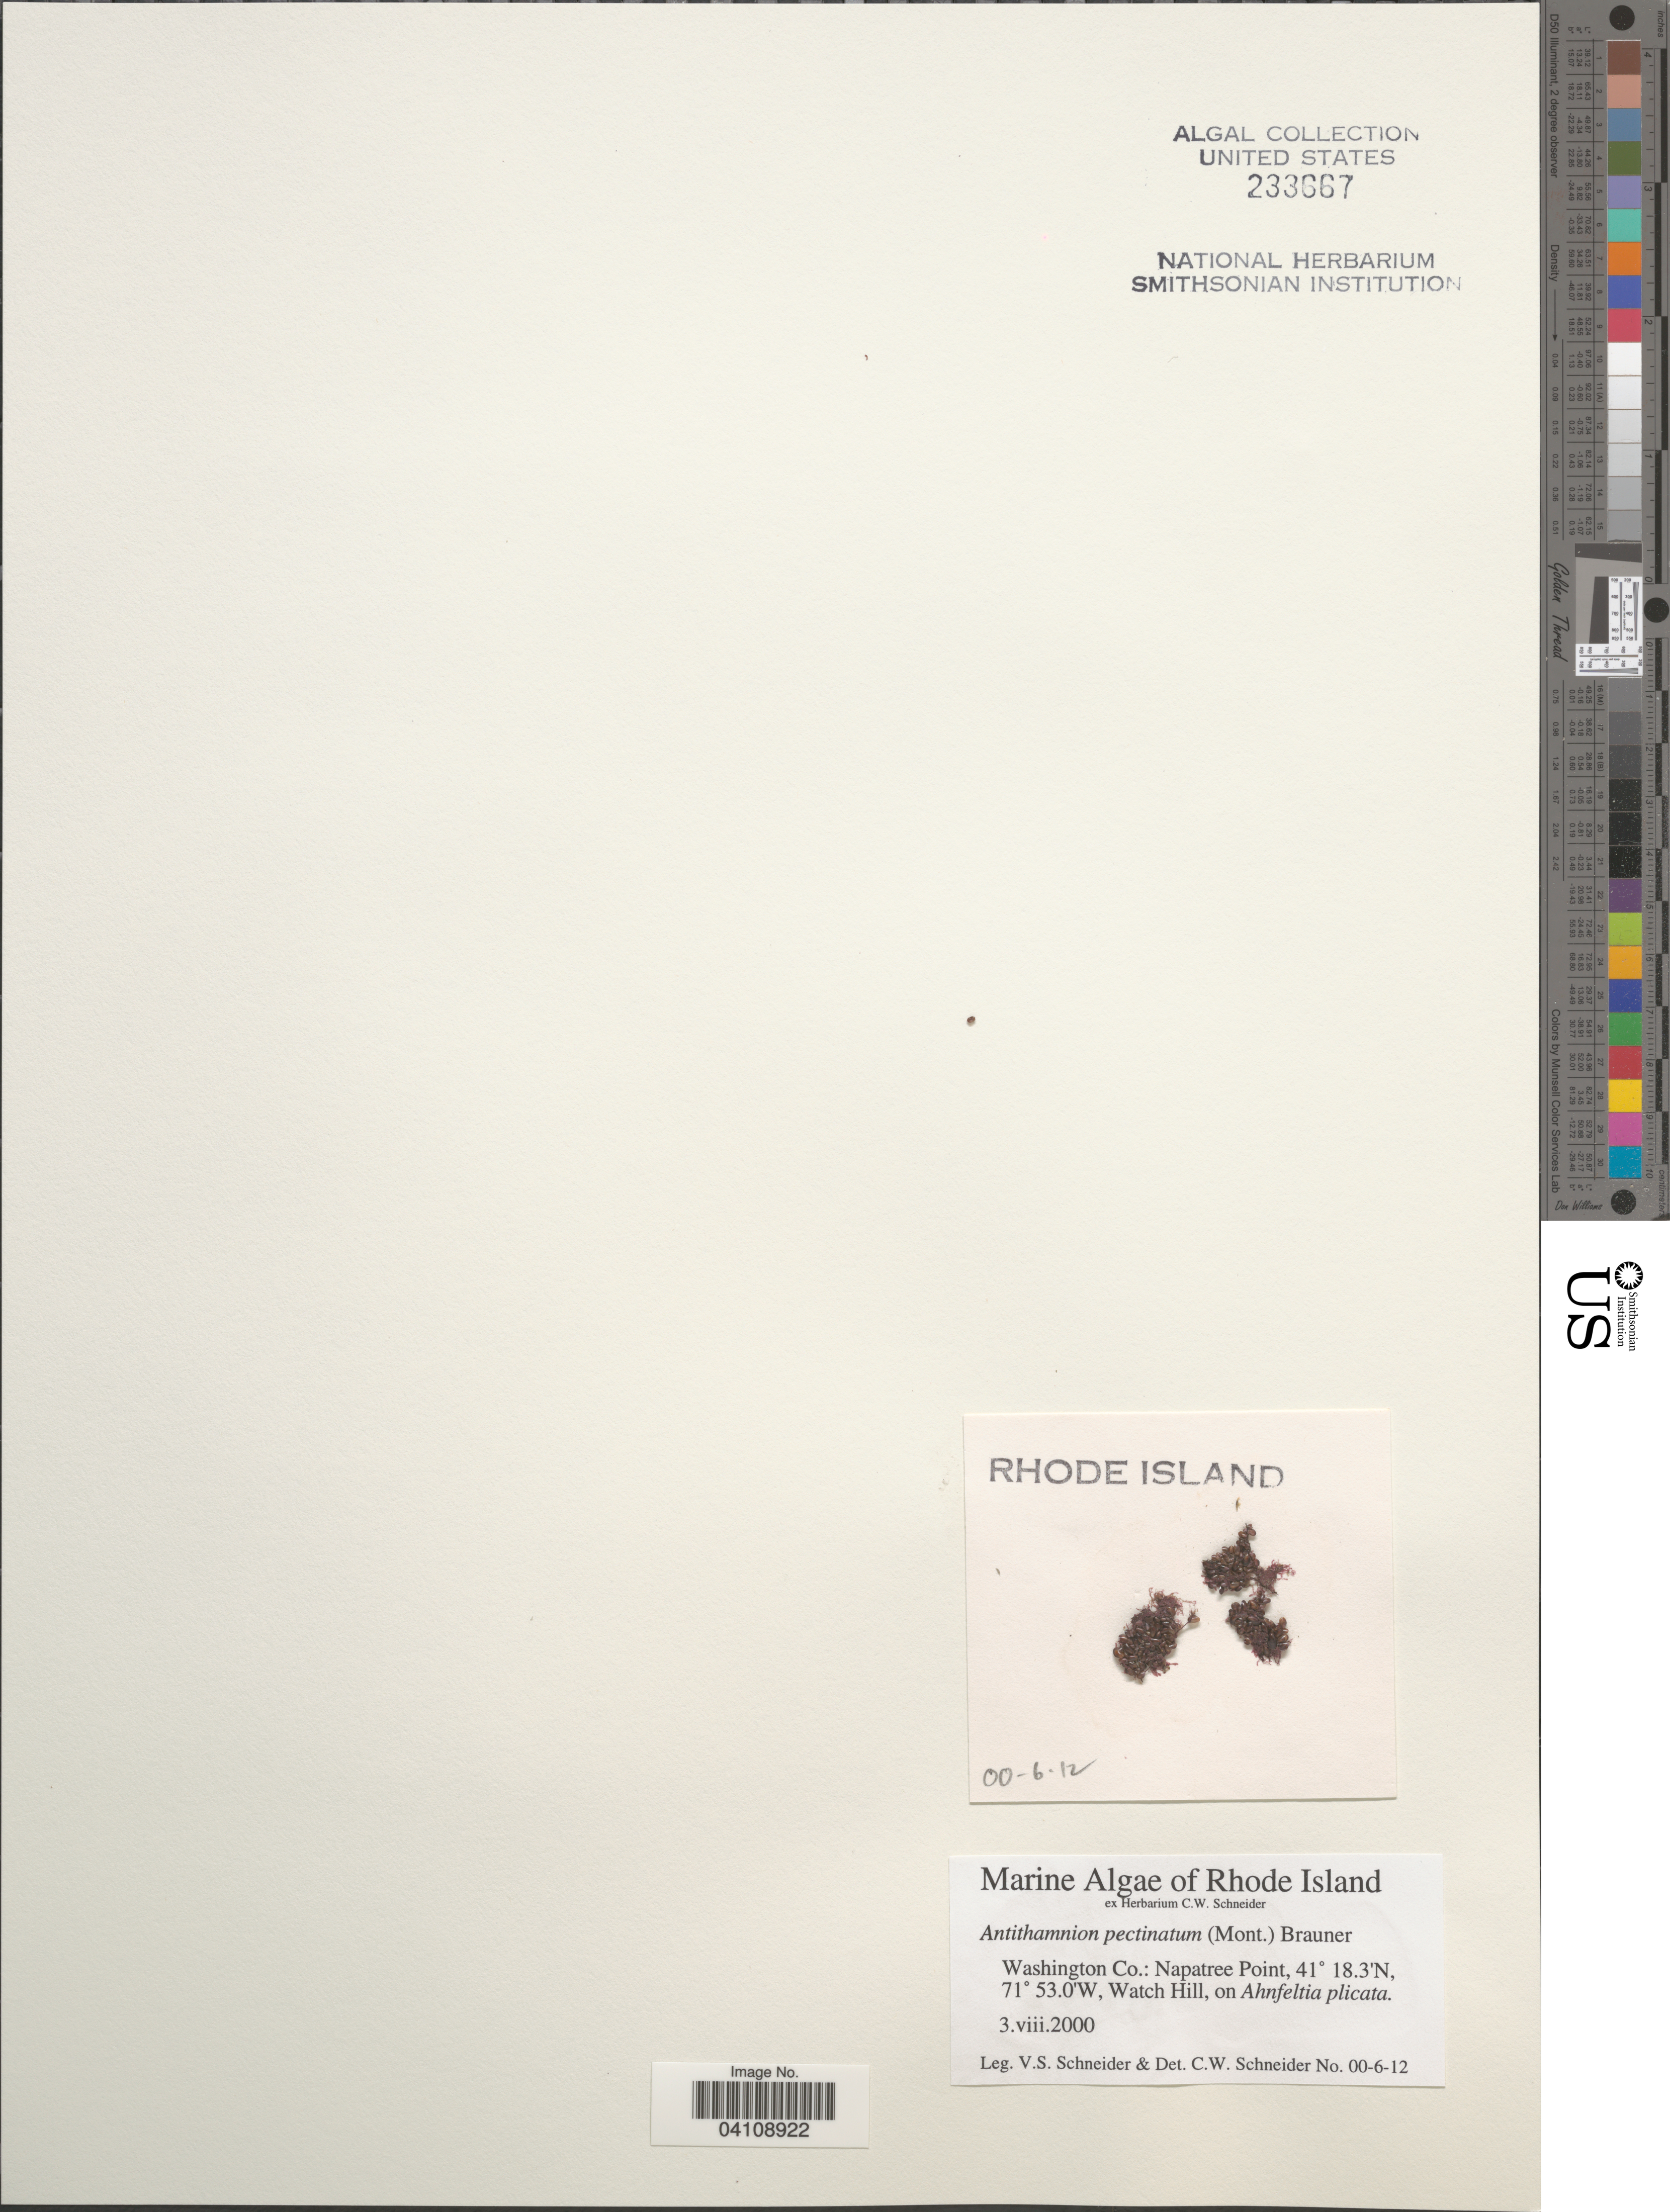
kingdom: Plantae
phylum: Rhodophyta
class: Florideophyceae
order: Ceramiales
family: Ceramiaceae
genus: Antithamnion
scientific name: Antithamnion pectinatum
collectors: C. W.Schneider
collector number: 00-6-12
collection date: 2000-08-03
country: United States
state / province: Rhode Island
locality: Washington Co.: Napatree Point, Watch Hill.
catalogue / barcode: US 233667